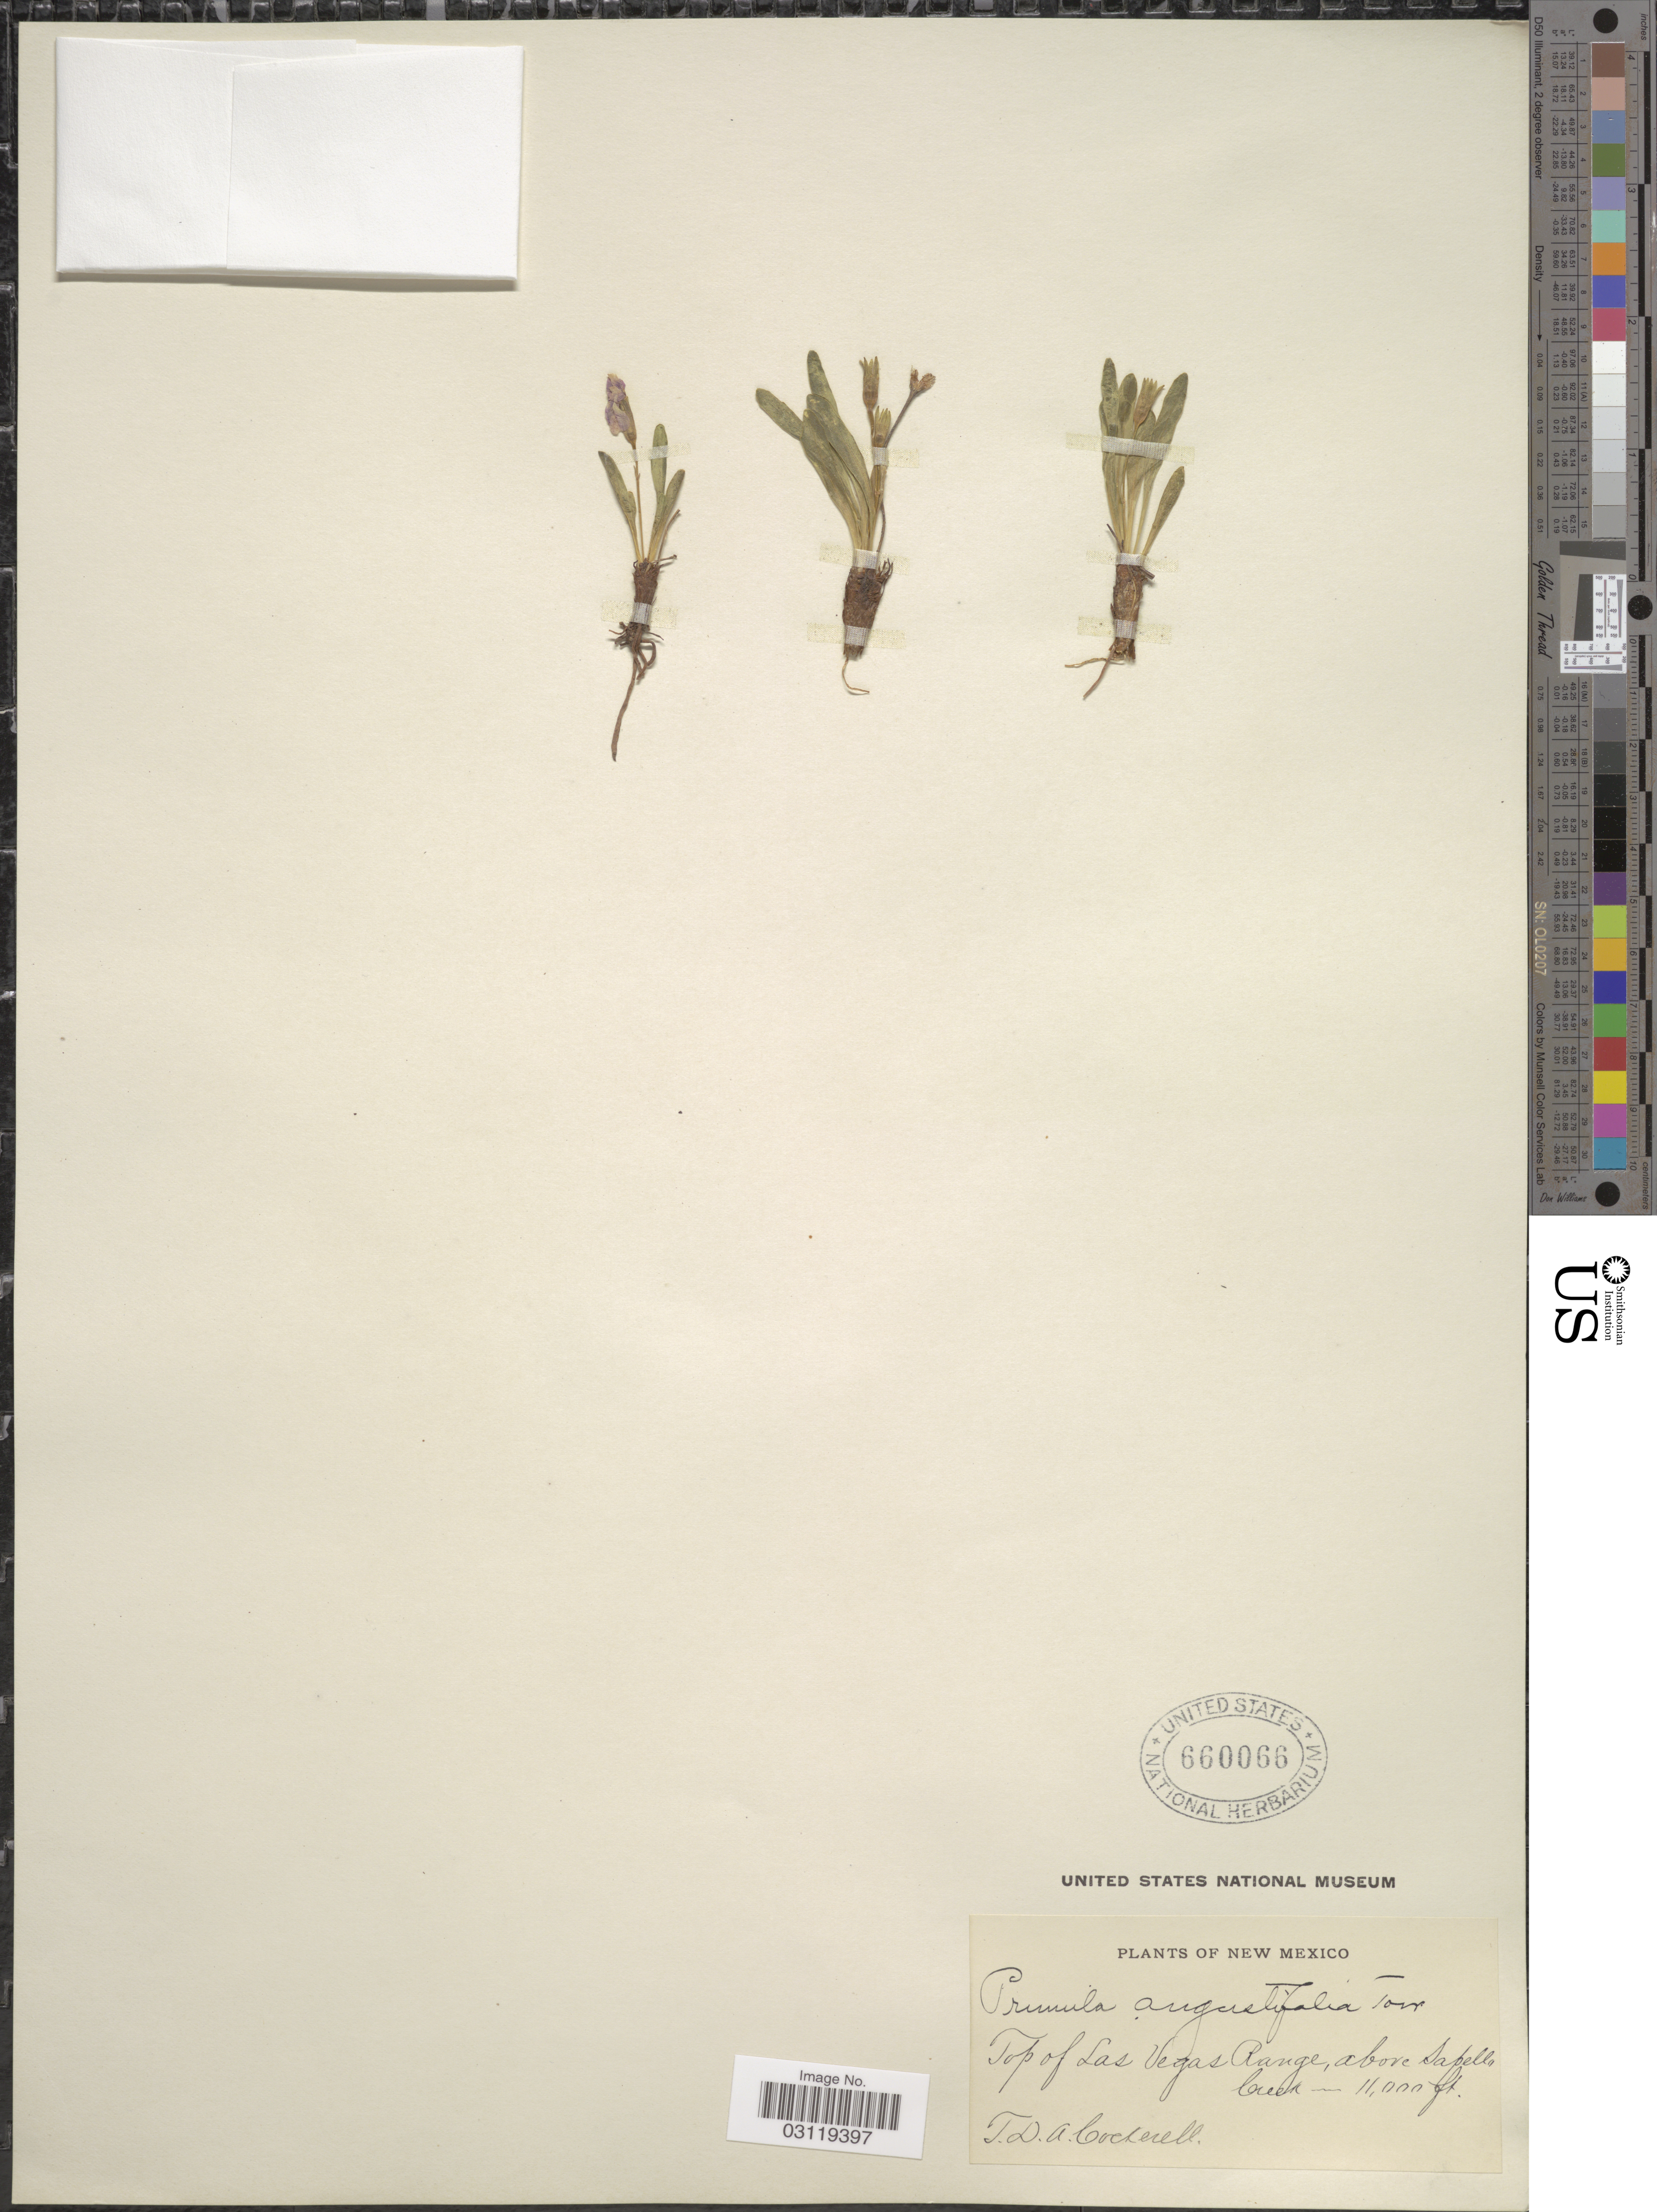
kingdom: Plantae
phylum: Tracheophyta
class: Magnoliopsida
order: Ericales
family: Primulaceae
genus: Primula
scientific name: Primula angustifolia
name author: Torr.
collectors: T. Cockerell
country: United States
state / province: New Mexico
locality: Top of Las Vegas Range, above Sapella Creek.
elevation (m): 3353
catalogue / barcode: US 660066